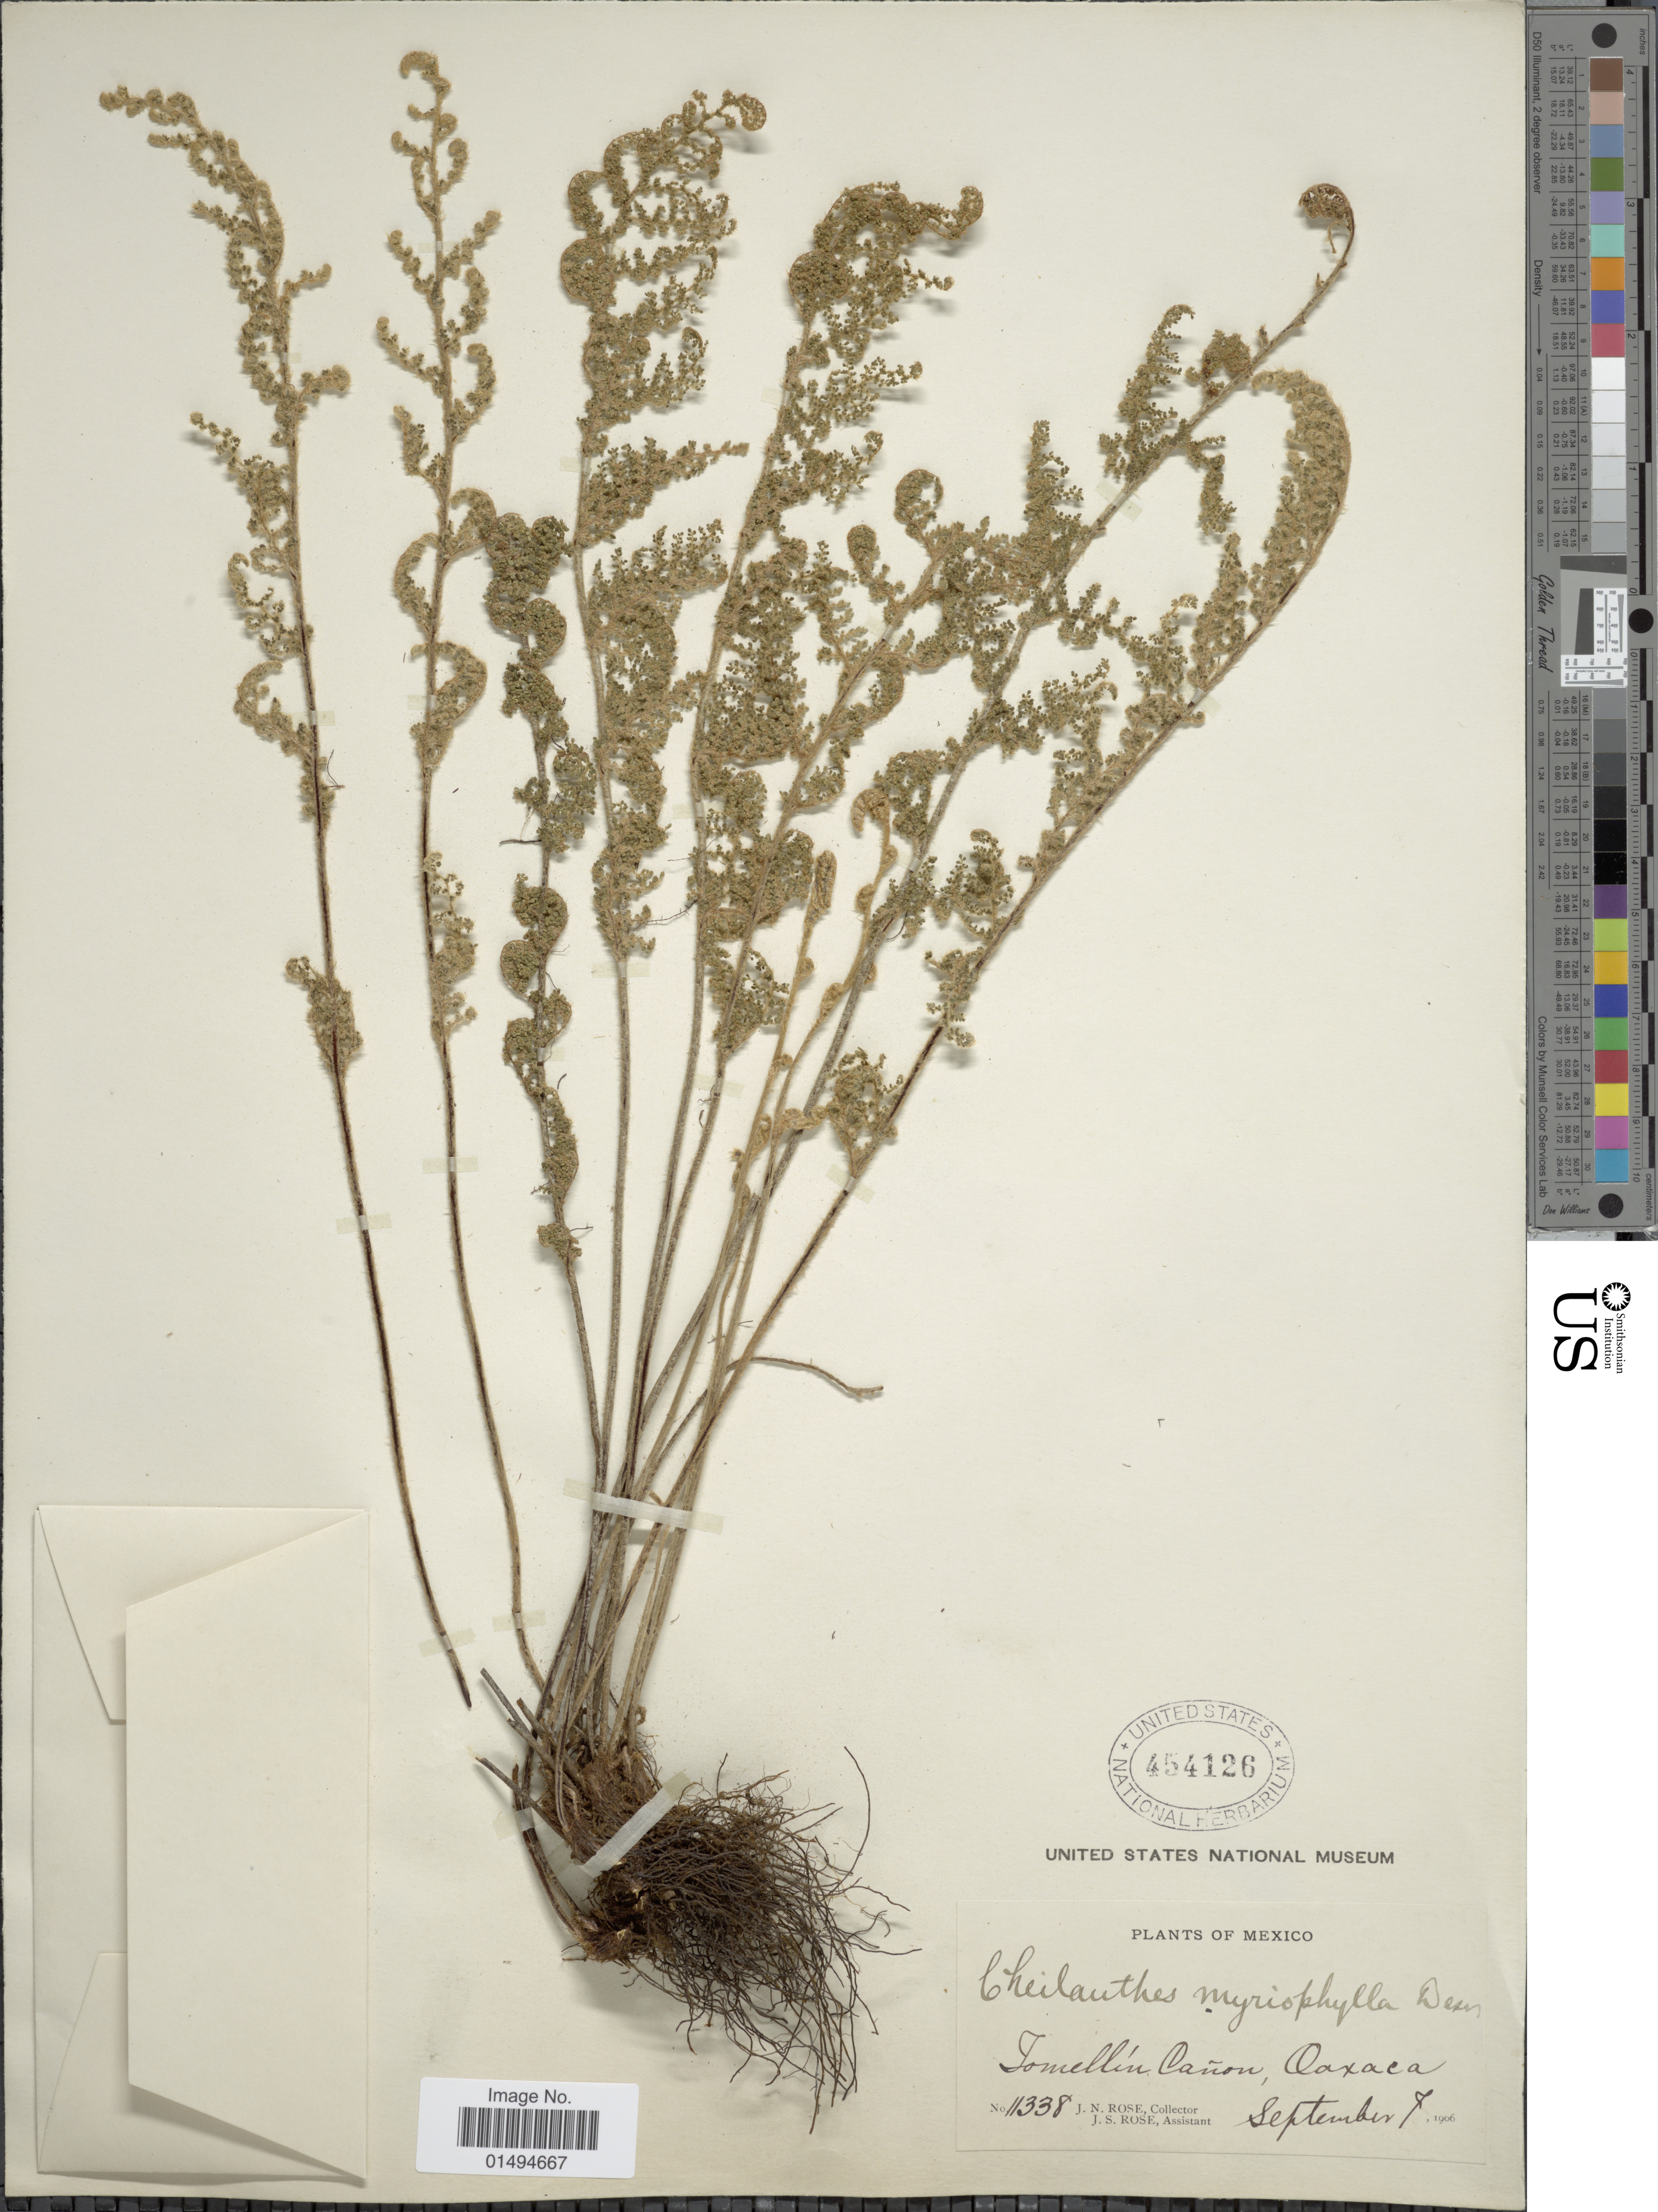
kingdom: Plantae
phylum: Tracheophyta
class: Polypodiopsida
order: Polypodiales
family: Pteridaceae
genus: Myriopteris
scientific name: Myriopteris myriophylla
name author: (Desv.) J. Sm.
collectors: J. N. Rose & J. S. Rose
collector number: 11338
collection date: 1906-09-07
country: Mexico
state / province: Oaxaca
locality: Jomellin Canon, Oaxaca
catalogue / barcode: US 454126